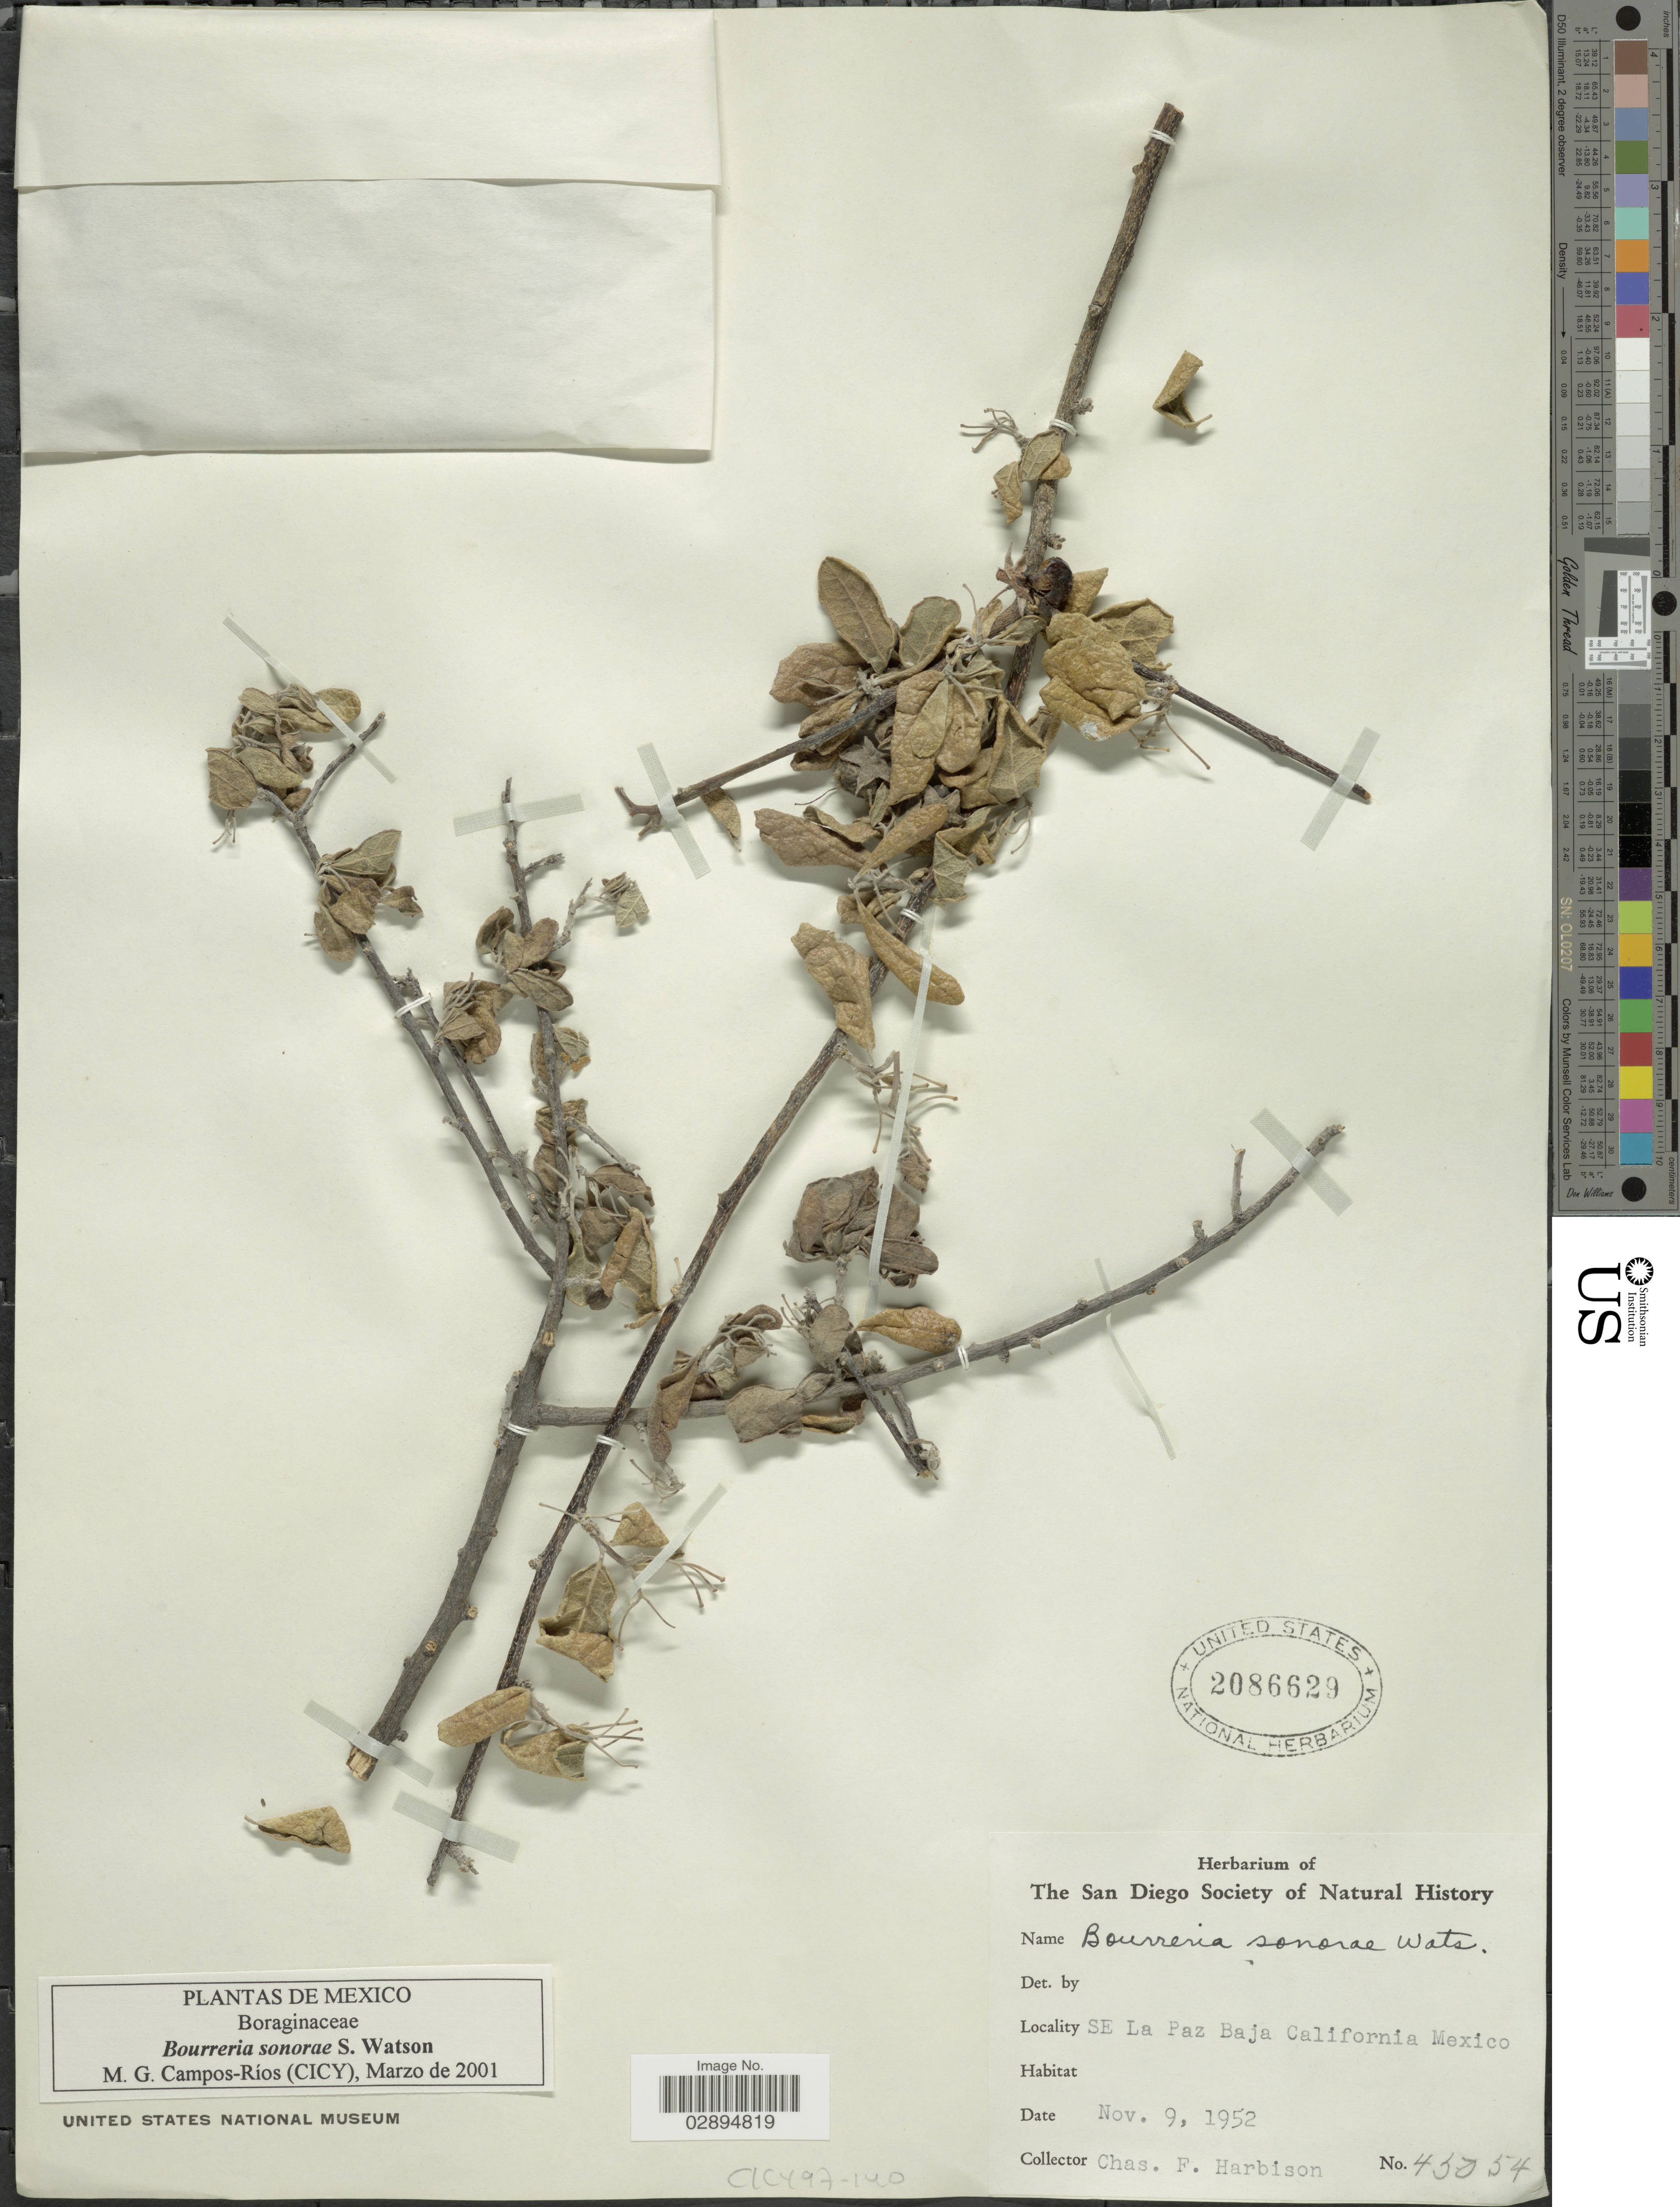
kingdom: Plantae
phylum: Tracheophyta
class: Magnoliopsida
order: Boraginales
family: Ehretiaceae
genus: Bourreria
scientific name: Bourreria sonorae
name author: S. Watson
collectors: C. F. Harbison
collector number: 45054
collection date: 1952-11-09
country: Mexico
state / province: Baja California Sur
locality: SE La Paz Baja California Mexico.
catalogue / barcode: US 2086629